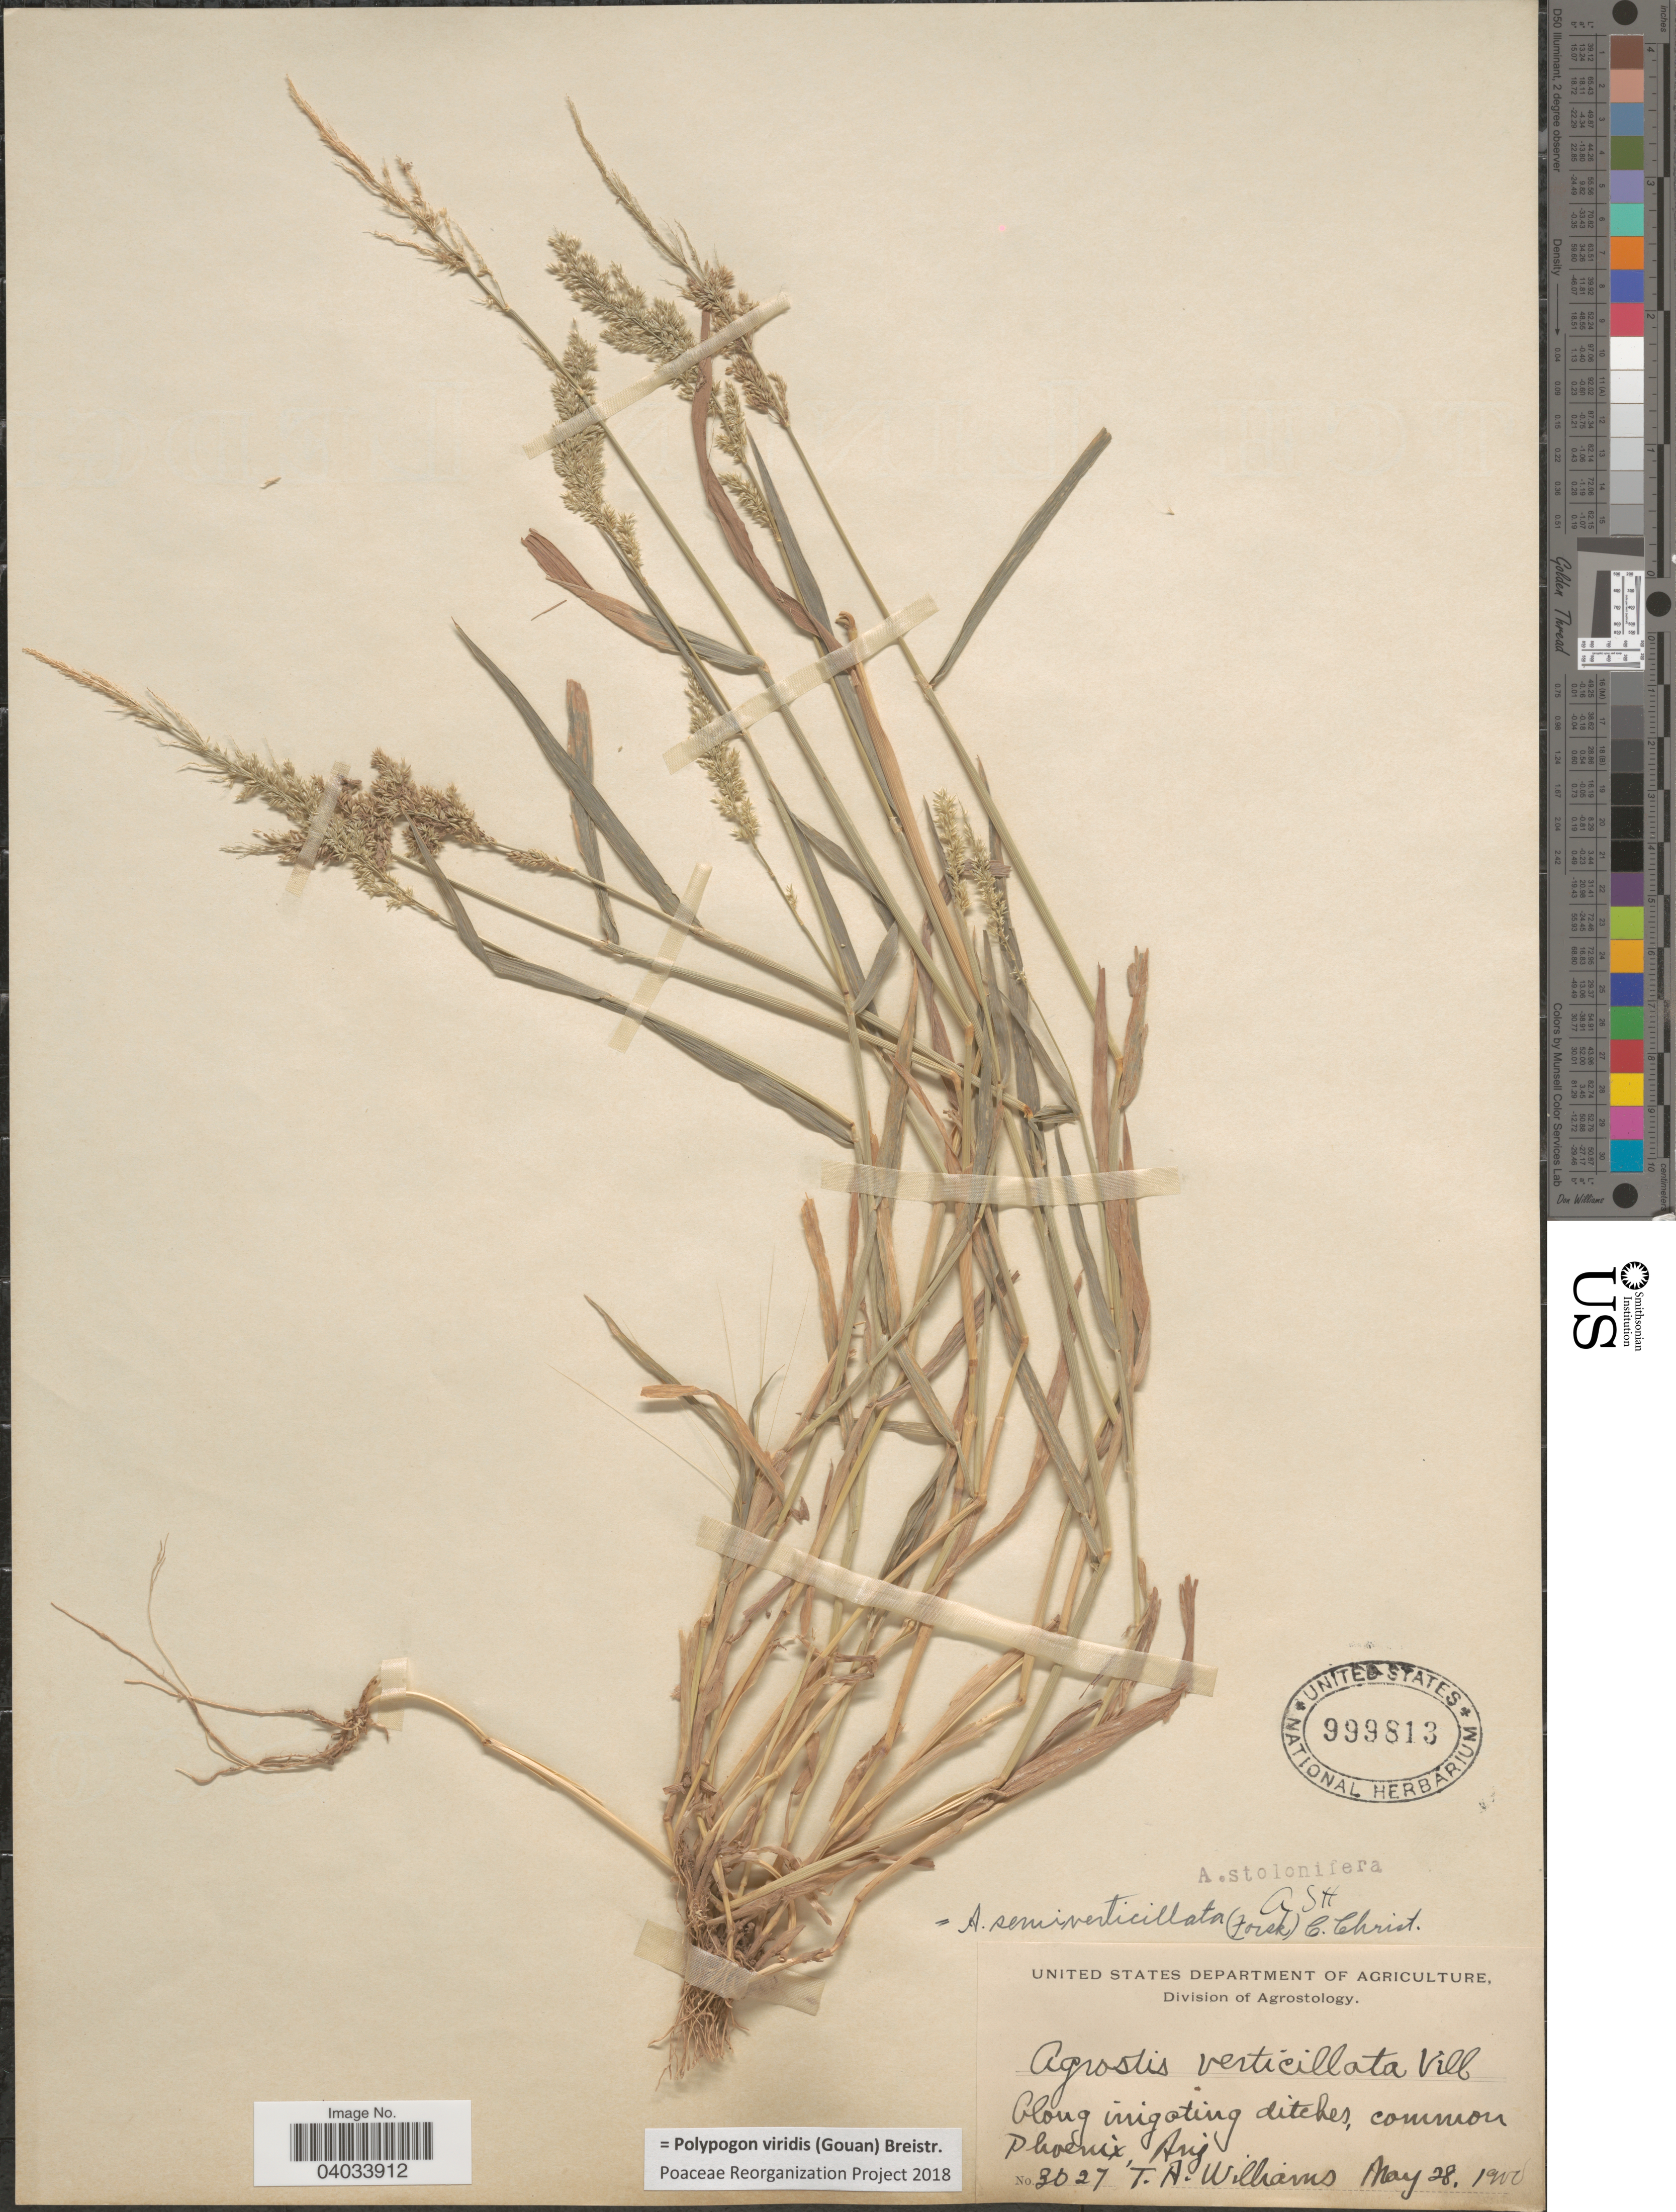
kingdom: Plantae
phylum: Tracheophyta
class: Liliopsida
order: Poales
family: Poaceae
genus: Polypogon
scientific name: Polypogon viridis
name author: (Gouan) Breistroffer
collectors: T. Williams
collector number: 3027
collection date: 1900-05-28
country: United States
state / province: Arizona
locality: Along irrigation ditches, common Phoenix.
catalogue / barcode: US 999813